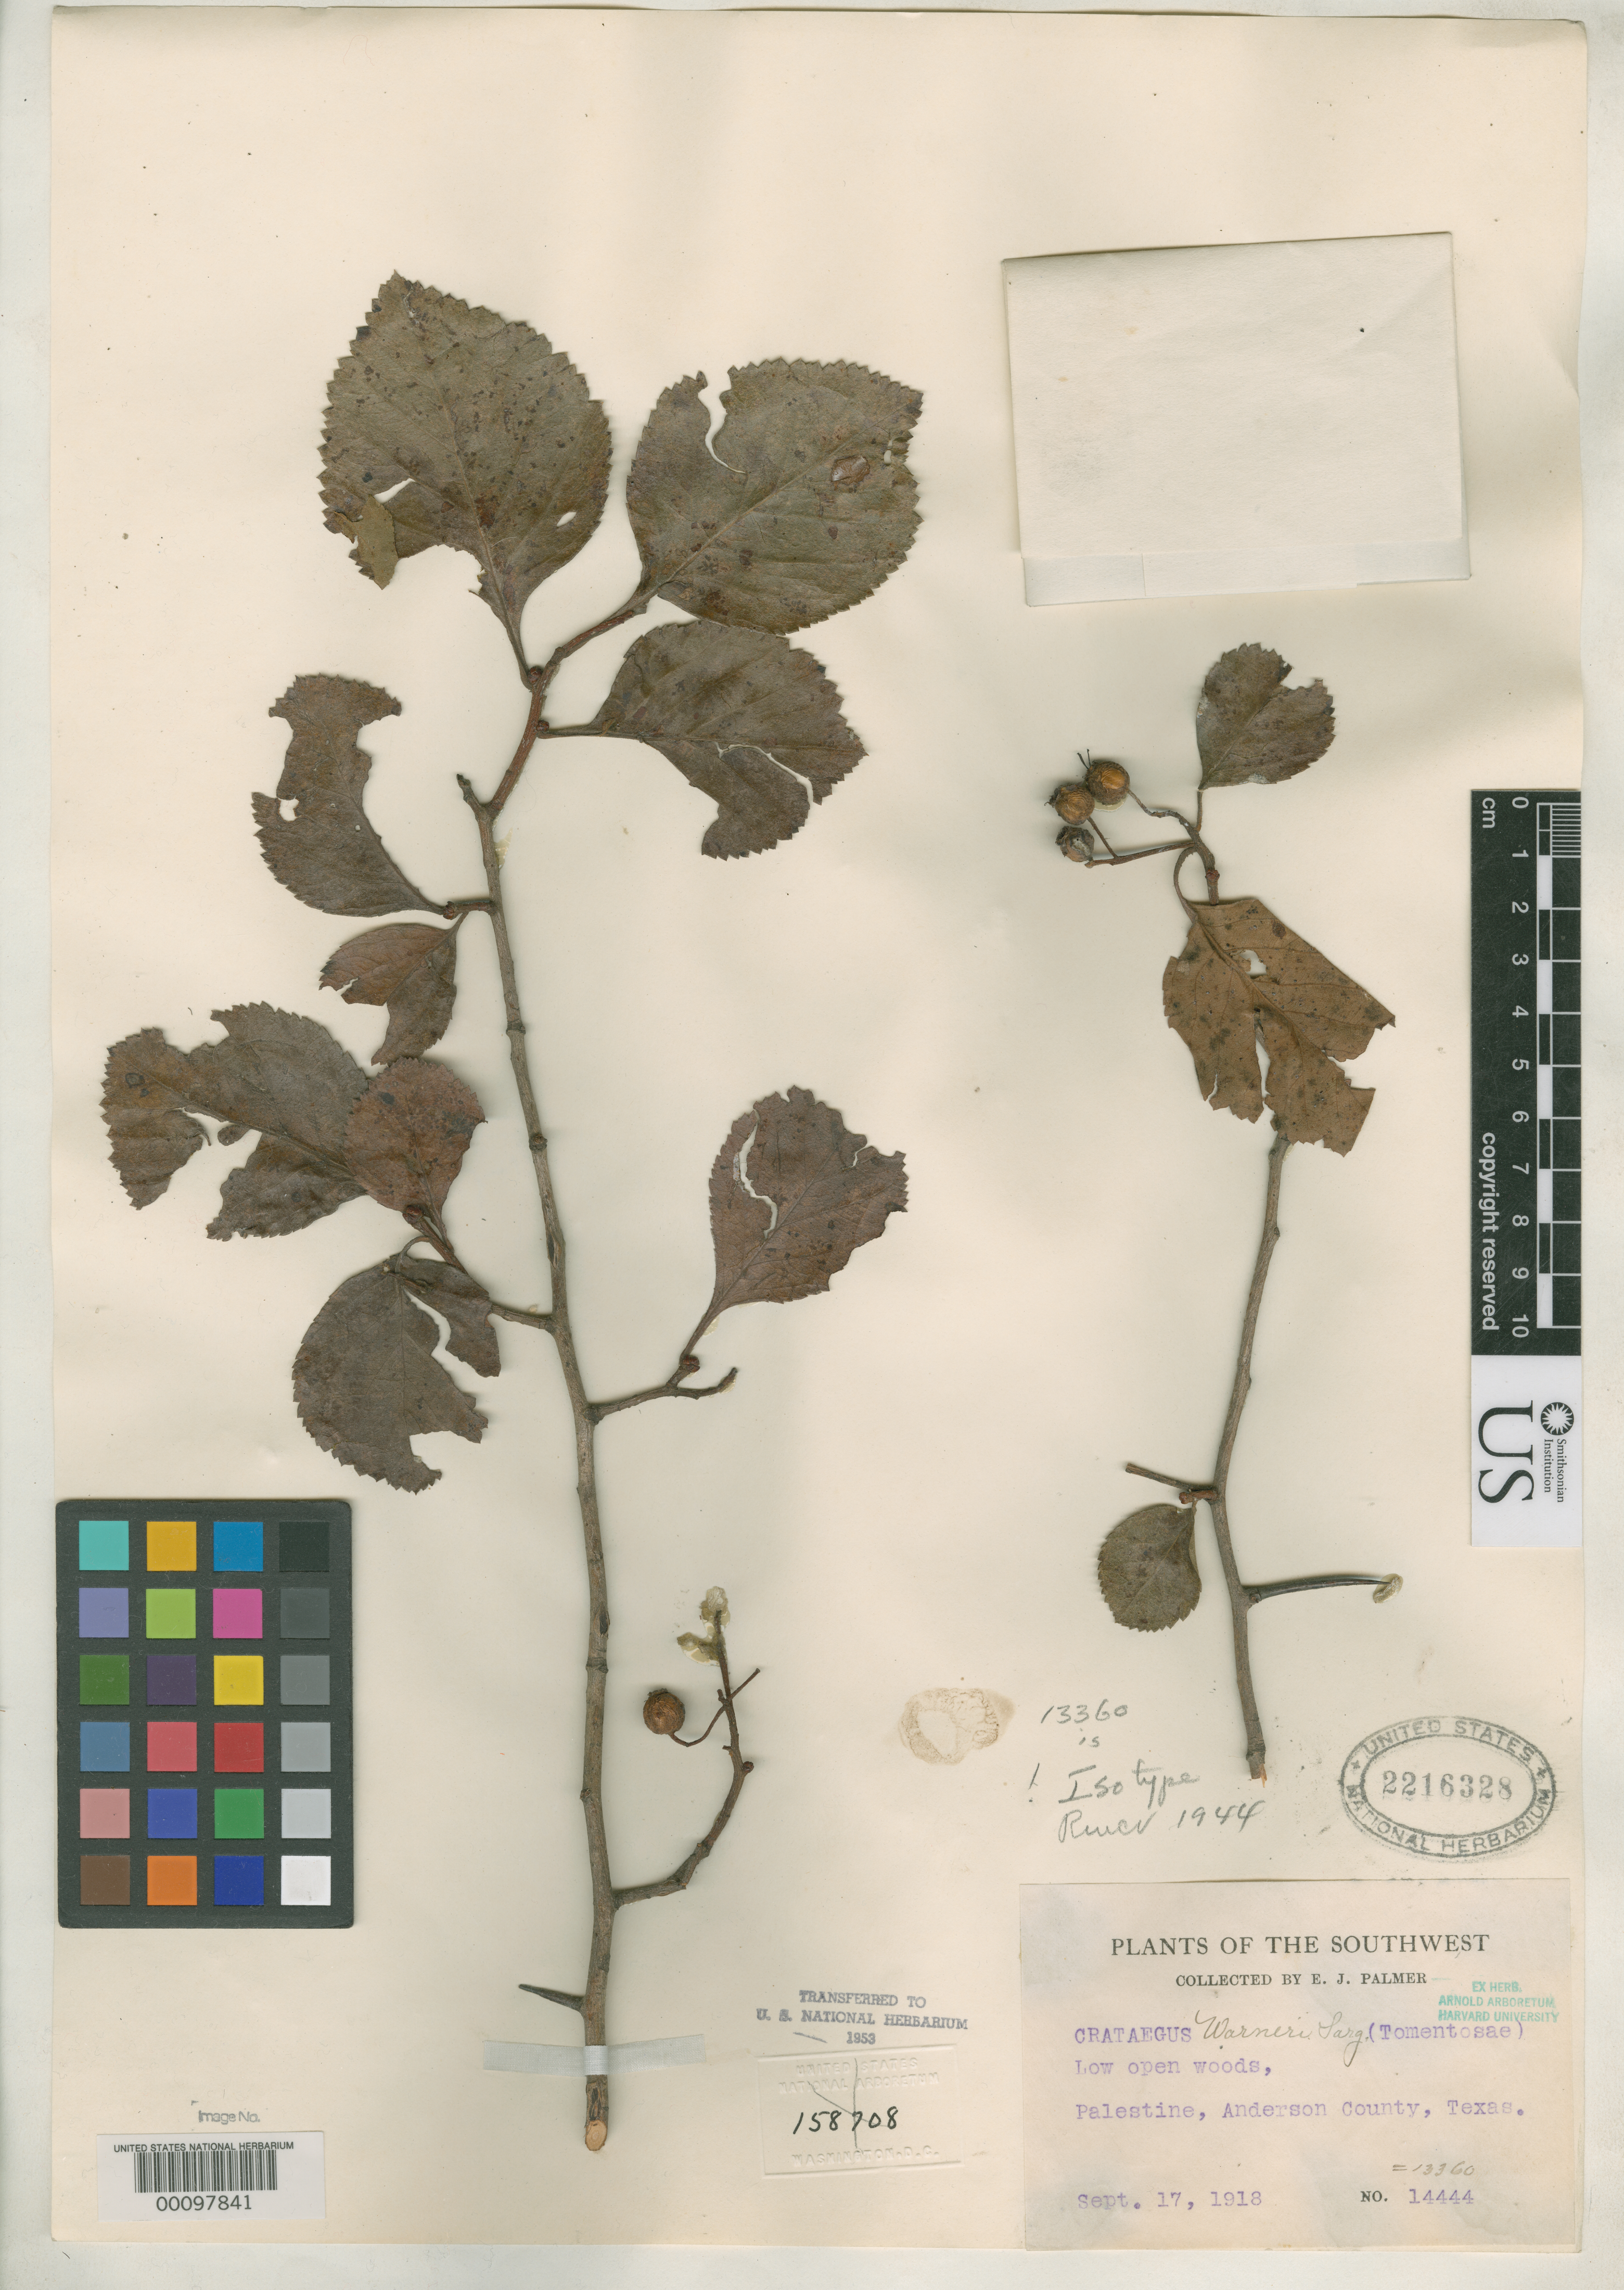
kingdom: Plantae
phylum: Tracheophyta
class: Magnoliopsida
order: Rosales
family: Rosaceae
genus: Crataegus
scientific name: Crataegus warneri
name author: Sarg.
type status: Isotype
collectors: E. J. Palmer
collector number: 13360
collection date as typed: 17 Sep 1918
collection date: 1918-09-17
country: United States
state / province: Texas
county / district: Walker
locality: Huntsville.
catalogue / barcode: US 2216328